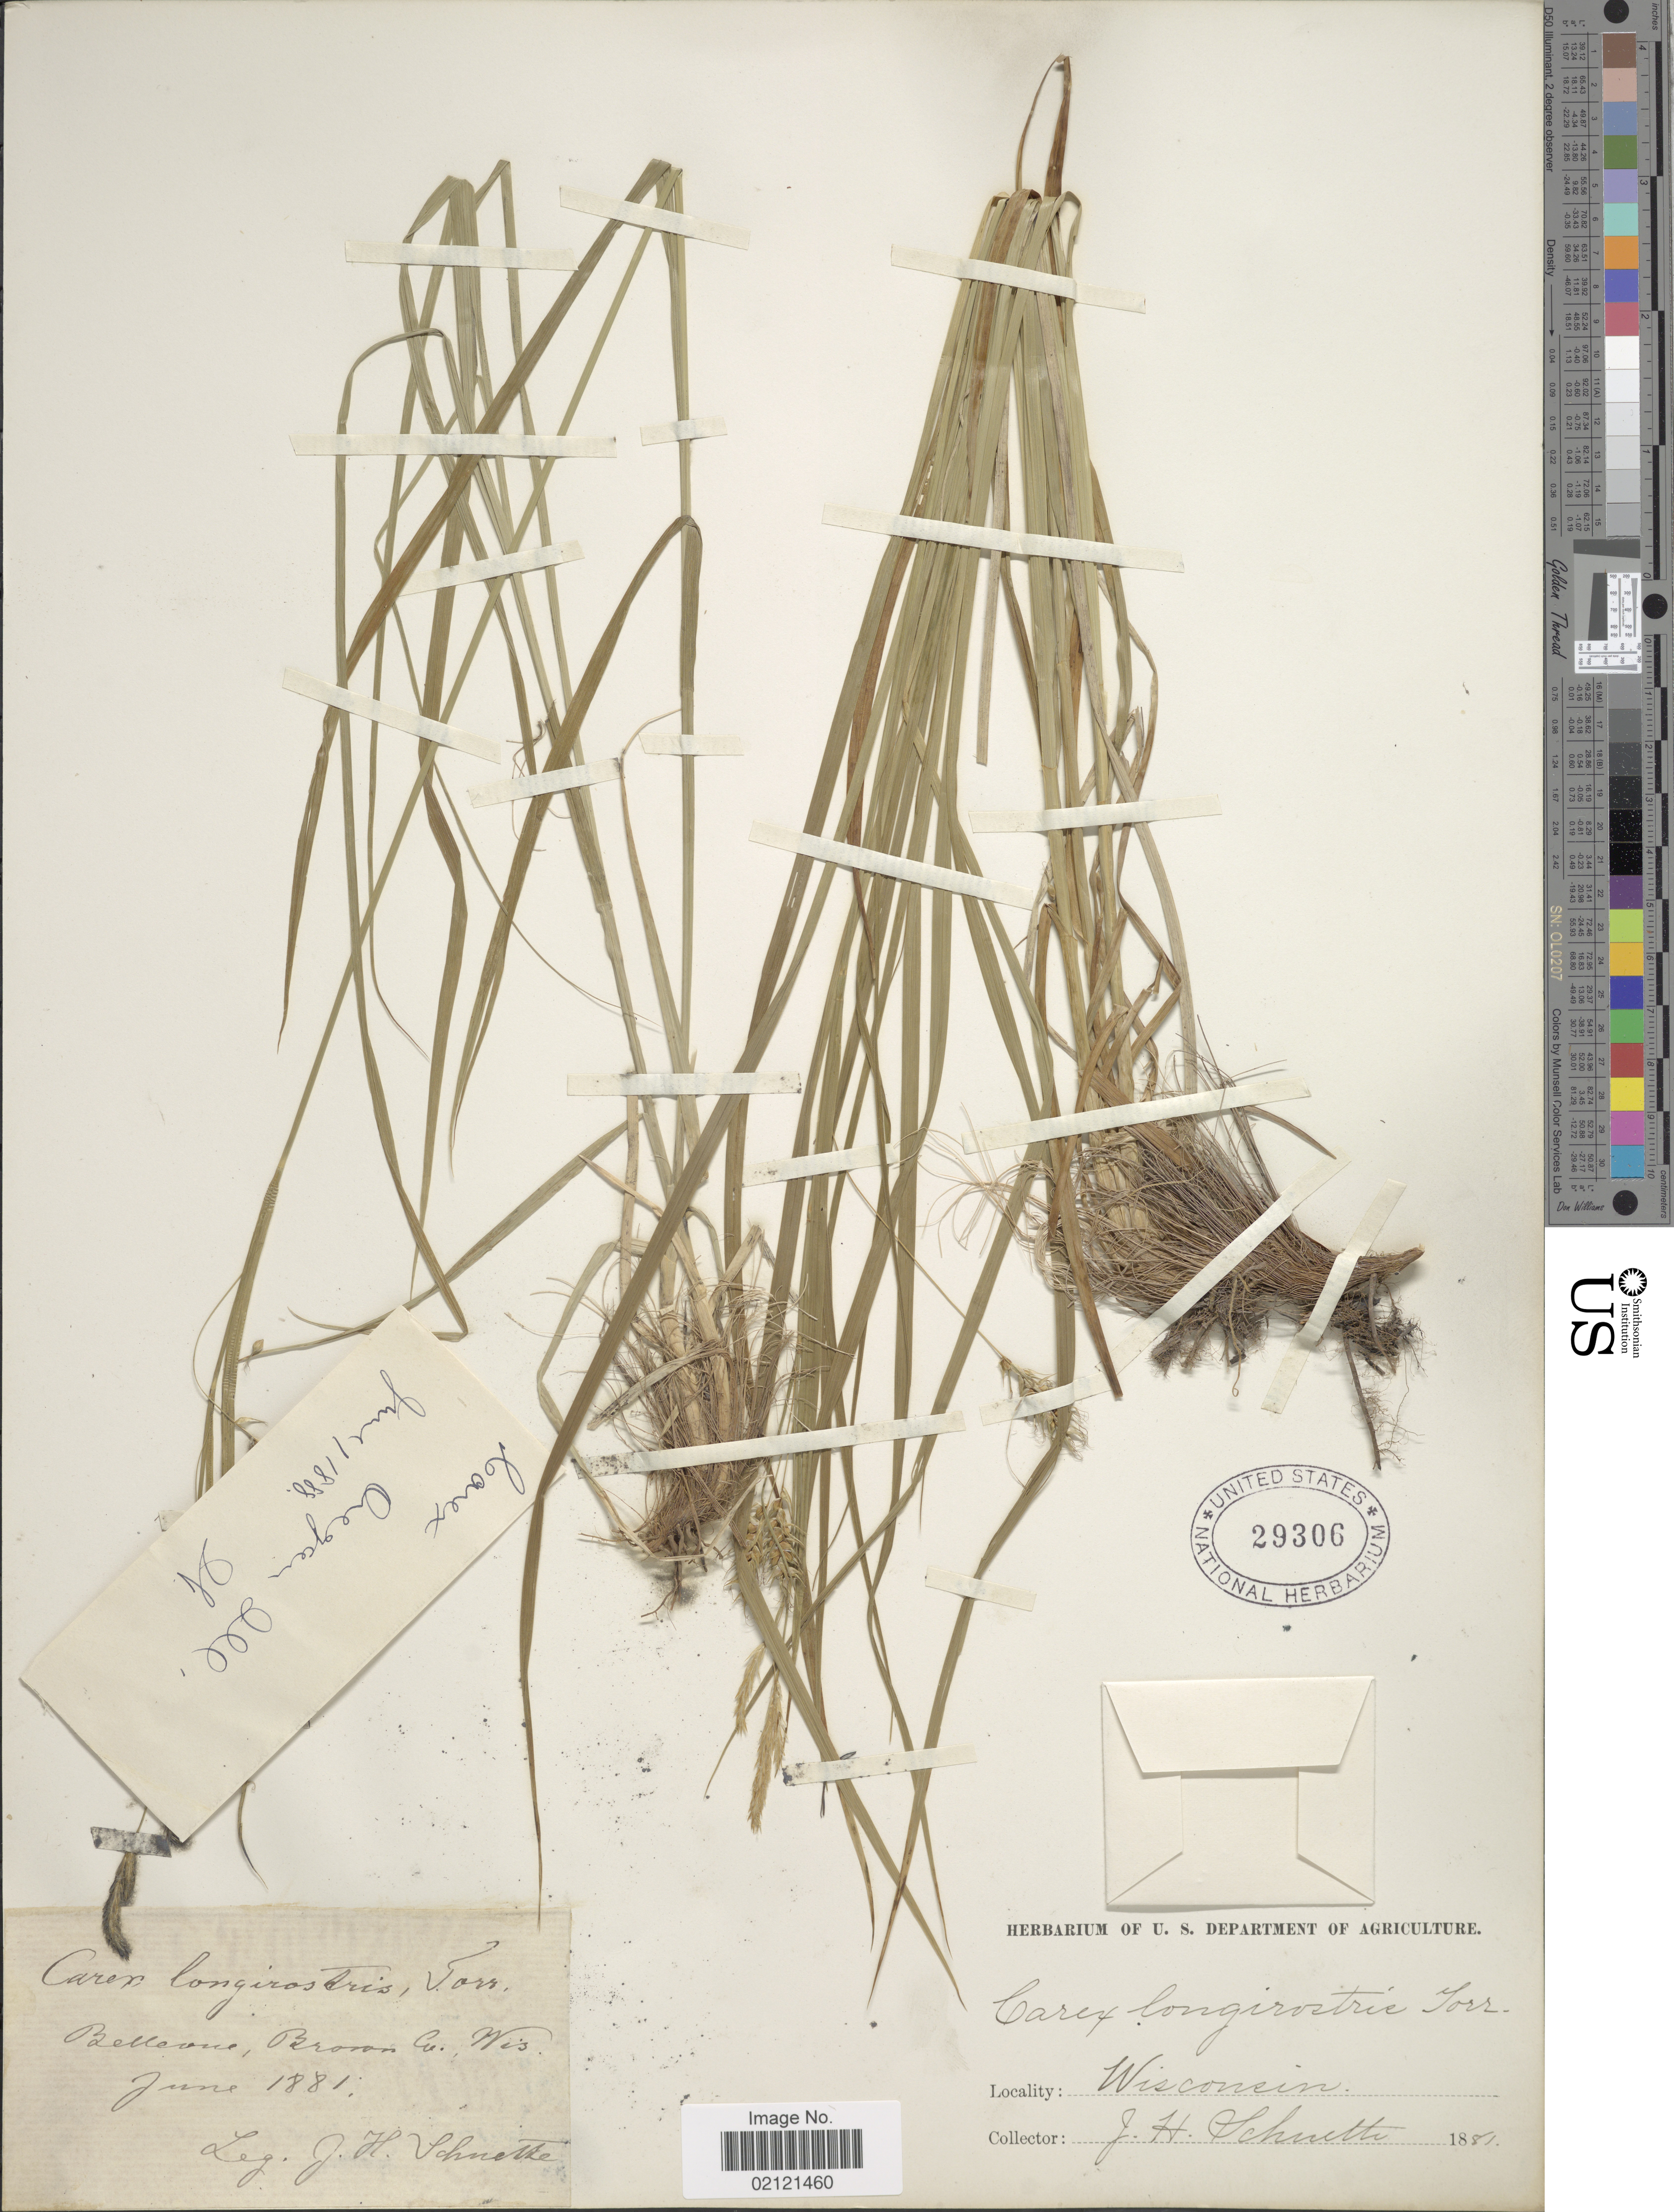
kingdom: Plantae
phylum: Tracheophyta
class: Liliopsida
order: Poales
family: Cyperaceae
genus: Carex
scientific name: Carex sprengelii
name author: Dewey ex Spreng.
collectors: J. Schutte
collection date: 1881-06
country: United States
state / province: Wisconsin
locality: Bellavue, Brown Co.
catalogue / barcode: US 29306